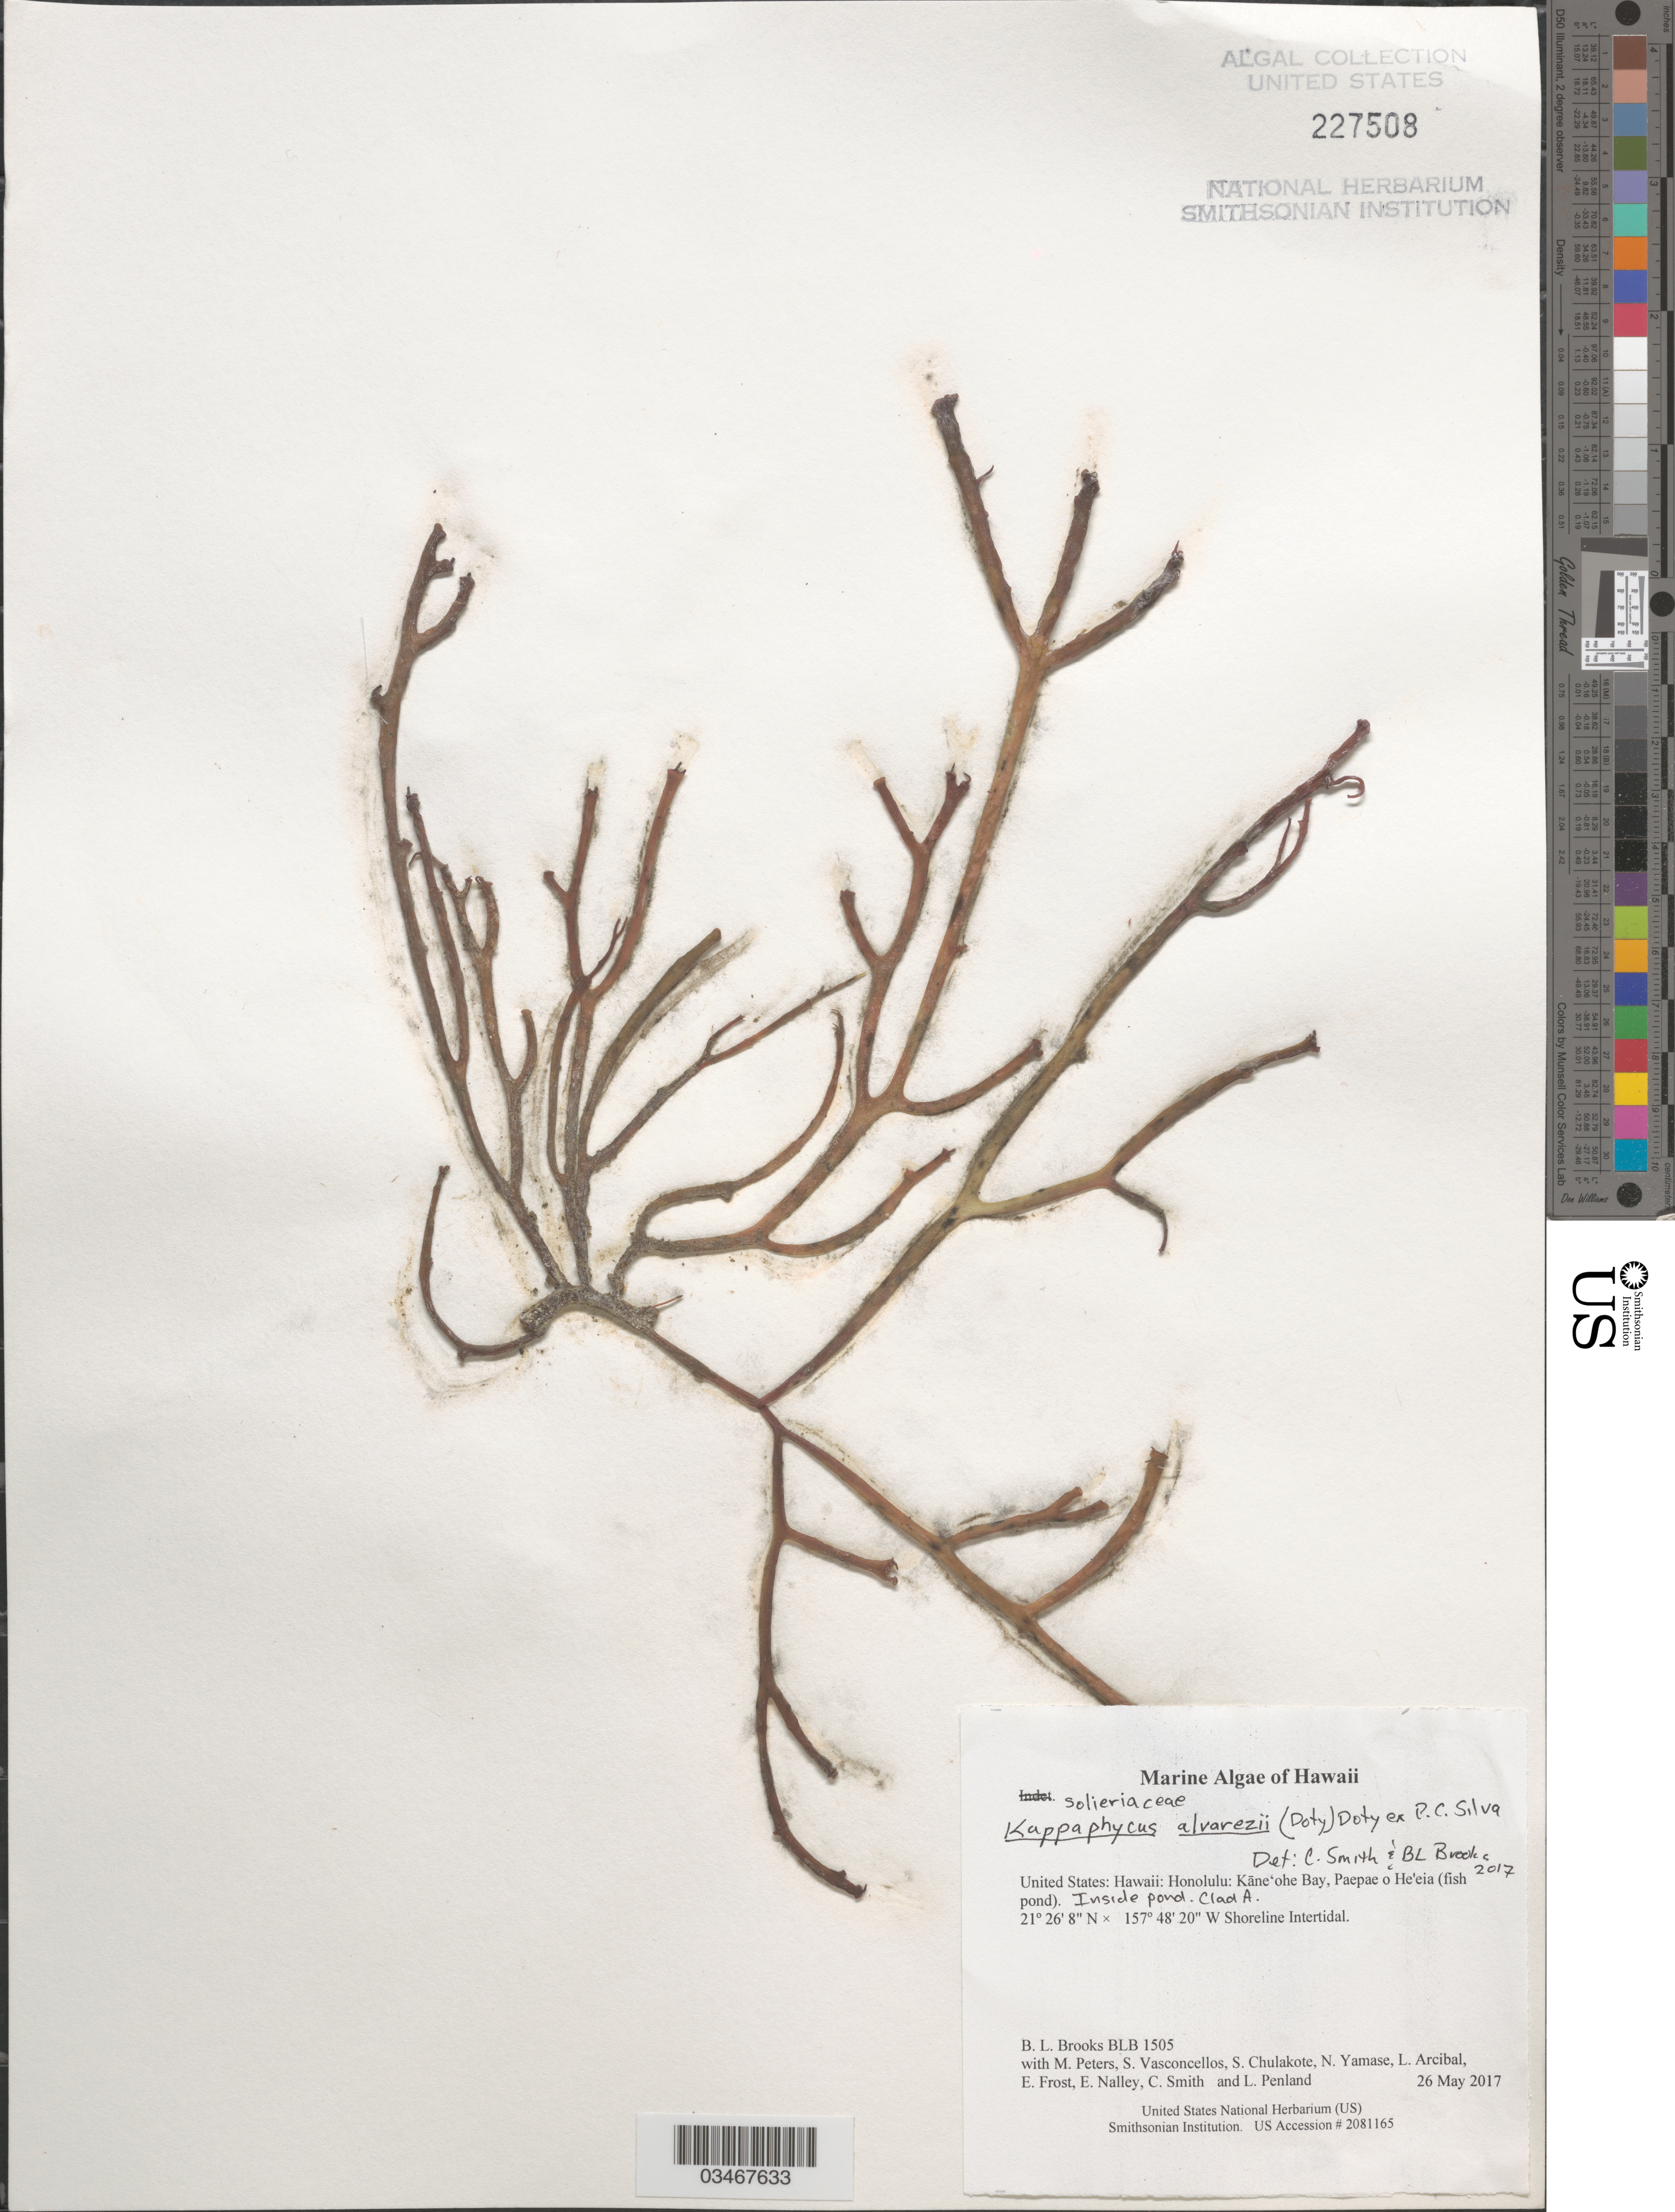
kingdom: Plantae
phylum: Rhodophyta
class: Florideophyceae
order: Gigartinales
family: Solieriaceae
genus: Kappaphycus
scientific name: Kappaphycus alvarezii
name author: (Doty) Doty ex P.C. Silva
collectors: B. Brooks, M. Peters, S. Vasconcellos, S. Chulakote & et al.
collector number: BLB 1505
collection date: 2017-05-26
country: United States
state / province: Hawaii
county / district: Honolulu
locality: Honolulu: Kāne'ohe Bay, Paepae o He'eia (fish pond). Clad A [unsure placement].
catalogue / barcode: US 227508